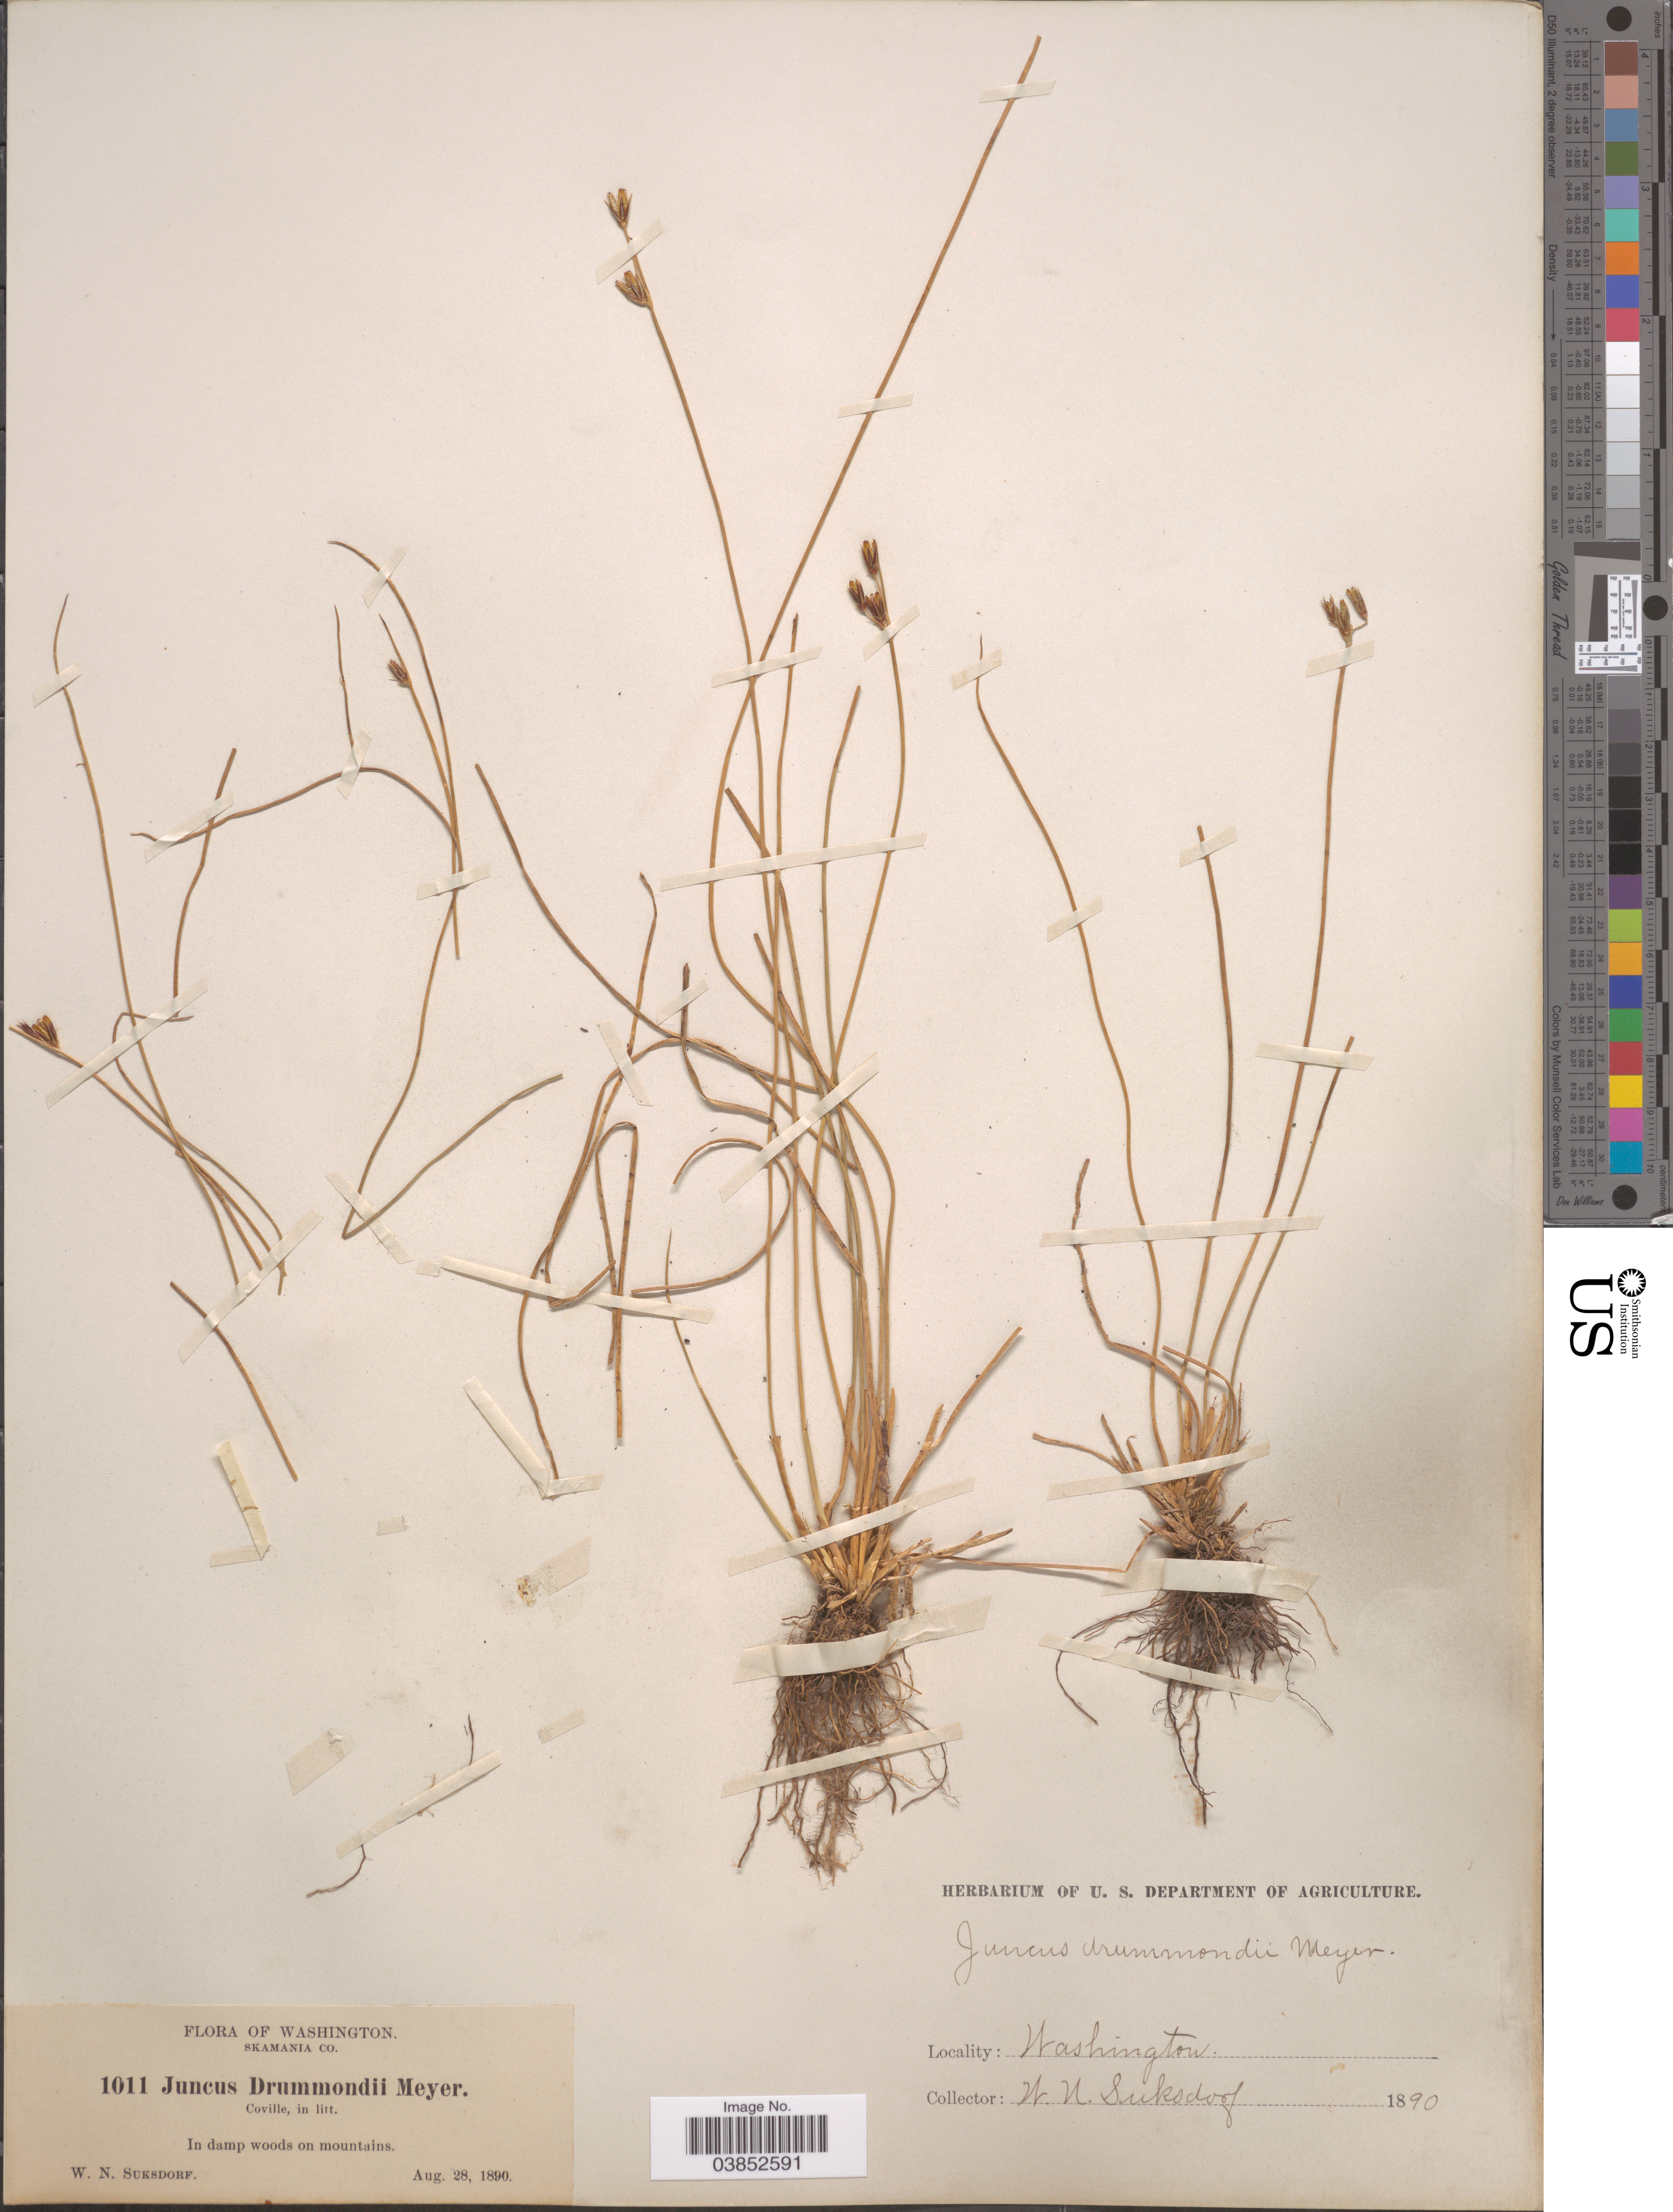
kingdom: Plantae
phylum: Tracheophyta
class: Liliopsida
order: Poales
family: Juncaceae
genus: Juncus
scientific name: Juncus drummondii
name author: E. Mey.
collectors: W. N. Suksdorf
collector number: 1011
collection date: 1890-08-28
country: United States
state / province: Washington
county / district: Skamania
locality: Skamania Co. On mountains.